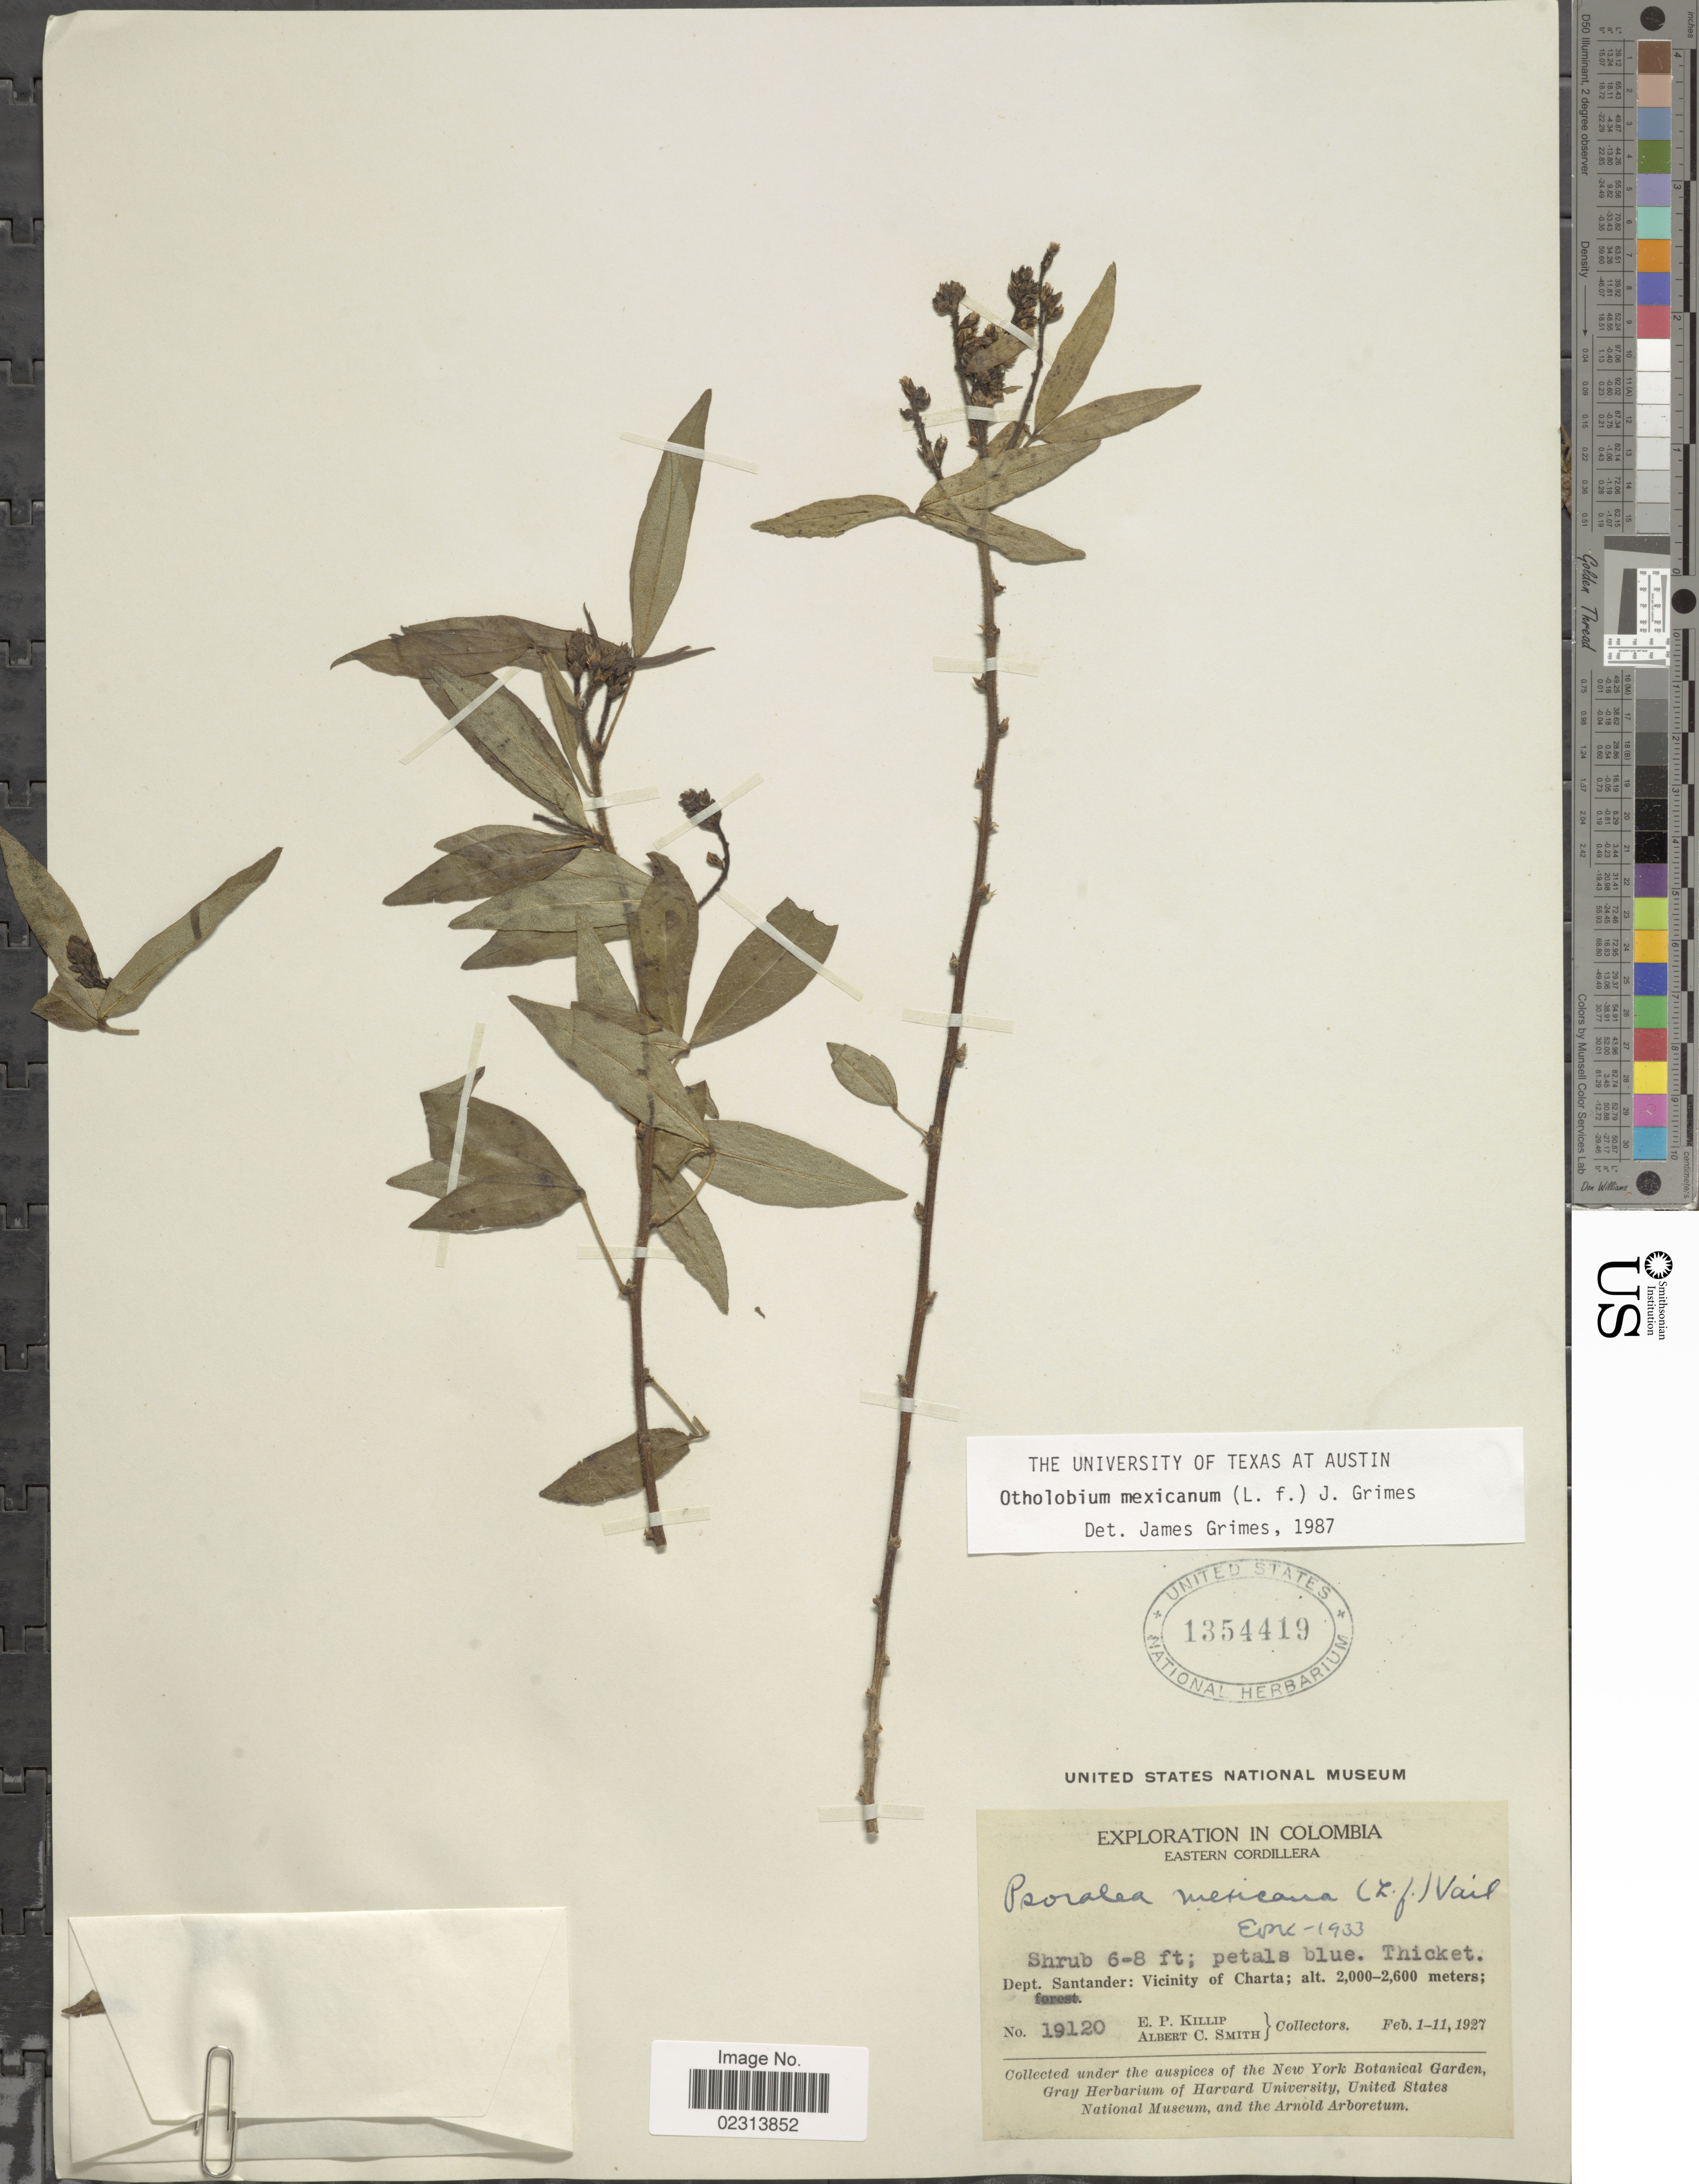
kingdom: Plantae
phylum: Tracheophyta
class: Magnoliopsida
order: Fabales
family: Fabaceae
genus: Otholobium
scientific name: Otholobium mexicanum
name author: (L. f.) J.W. Grimes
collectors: E. P. Killip & A. C. Smith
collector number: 19120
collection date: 1927-02-01/1927-02-11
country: Colombia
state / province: Santander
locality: Eastern Cordillera, Dept. Santander: Vicinity of Charta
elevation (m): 2000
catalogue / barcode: US 1354419